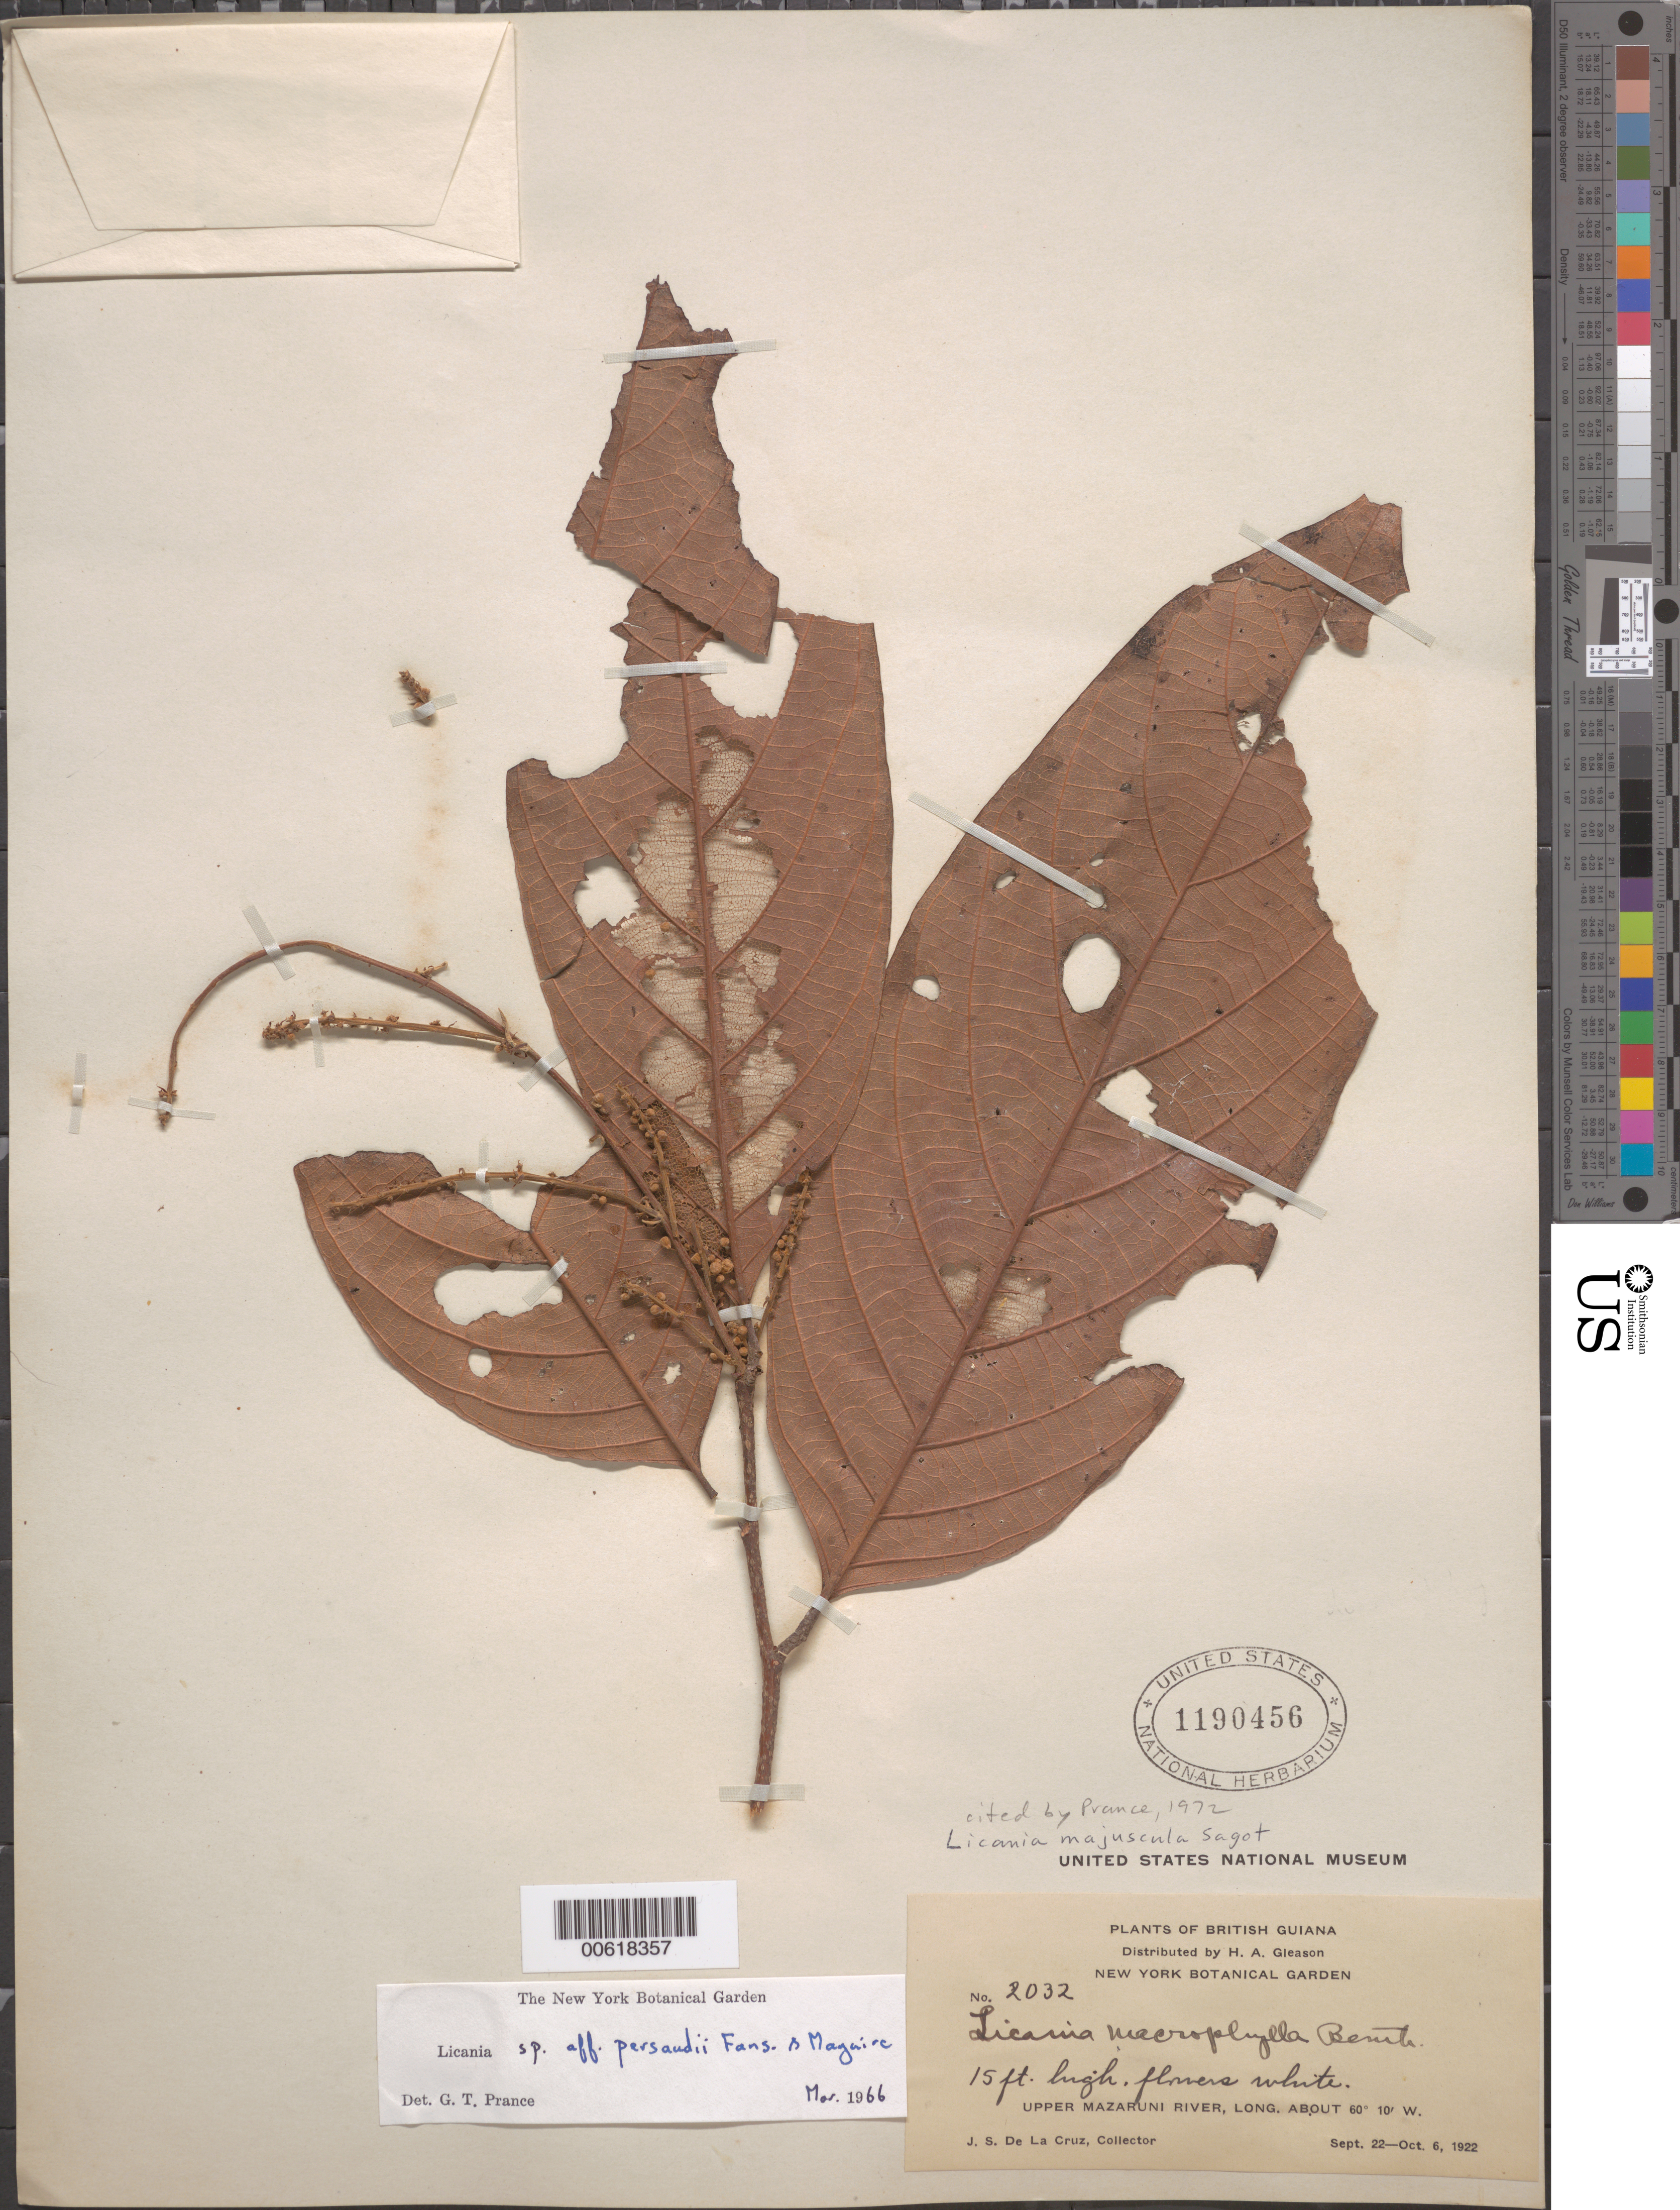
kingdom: Plantae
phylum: Tracheophyta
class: Magnoliopsida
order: Malpighiales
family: Chrysobalanaceae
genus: Licania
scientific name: Licania majuscula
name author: Sagot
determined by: Prance, G. T.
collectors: J. S. de la Cruz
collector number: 2032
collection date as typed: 22-Sep-22 to 6-Oct-22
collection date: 1922-09-22/1922-10-06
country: Guyana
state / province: Cuyuni-Mazaruni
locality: Upper Mazaruni R.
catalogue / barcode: US 1190456